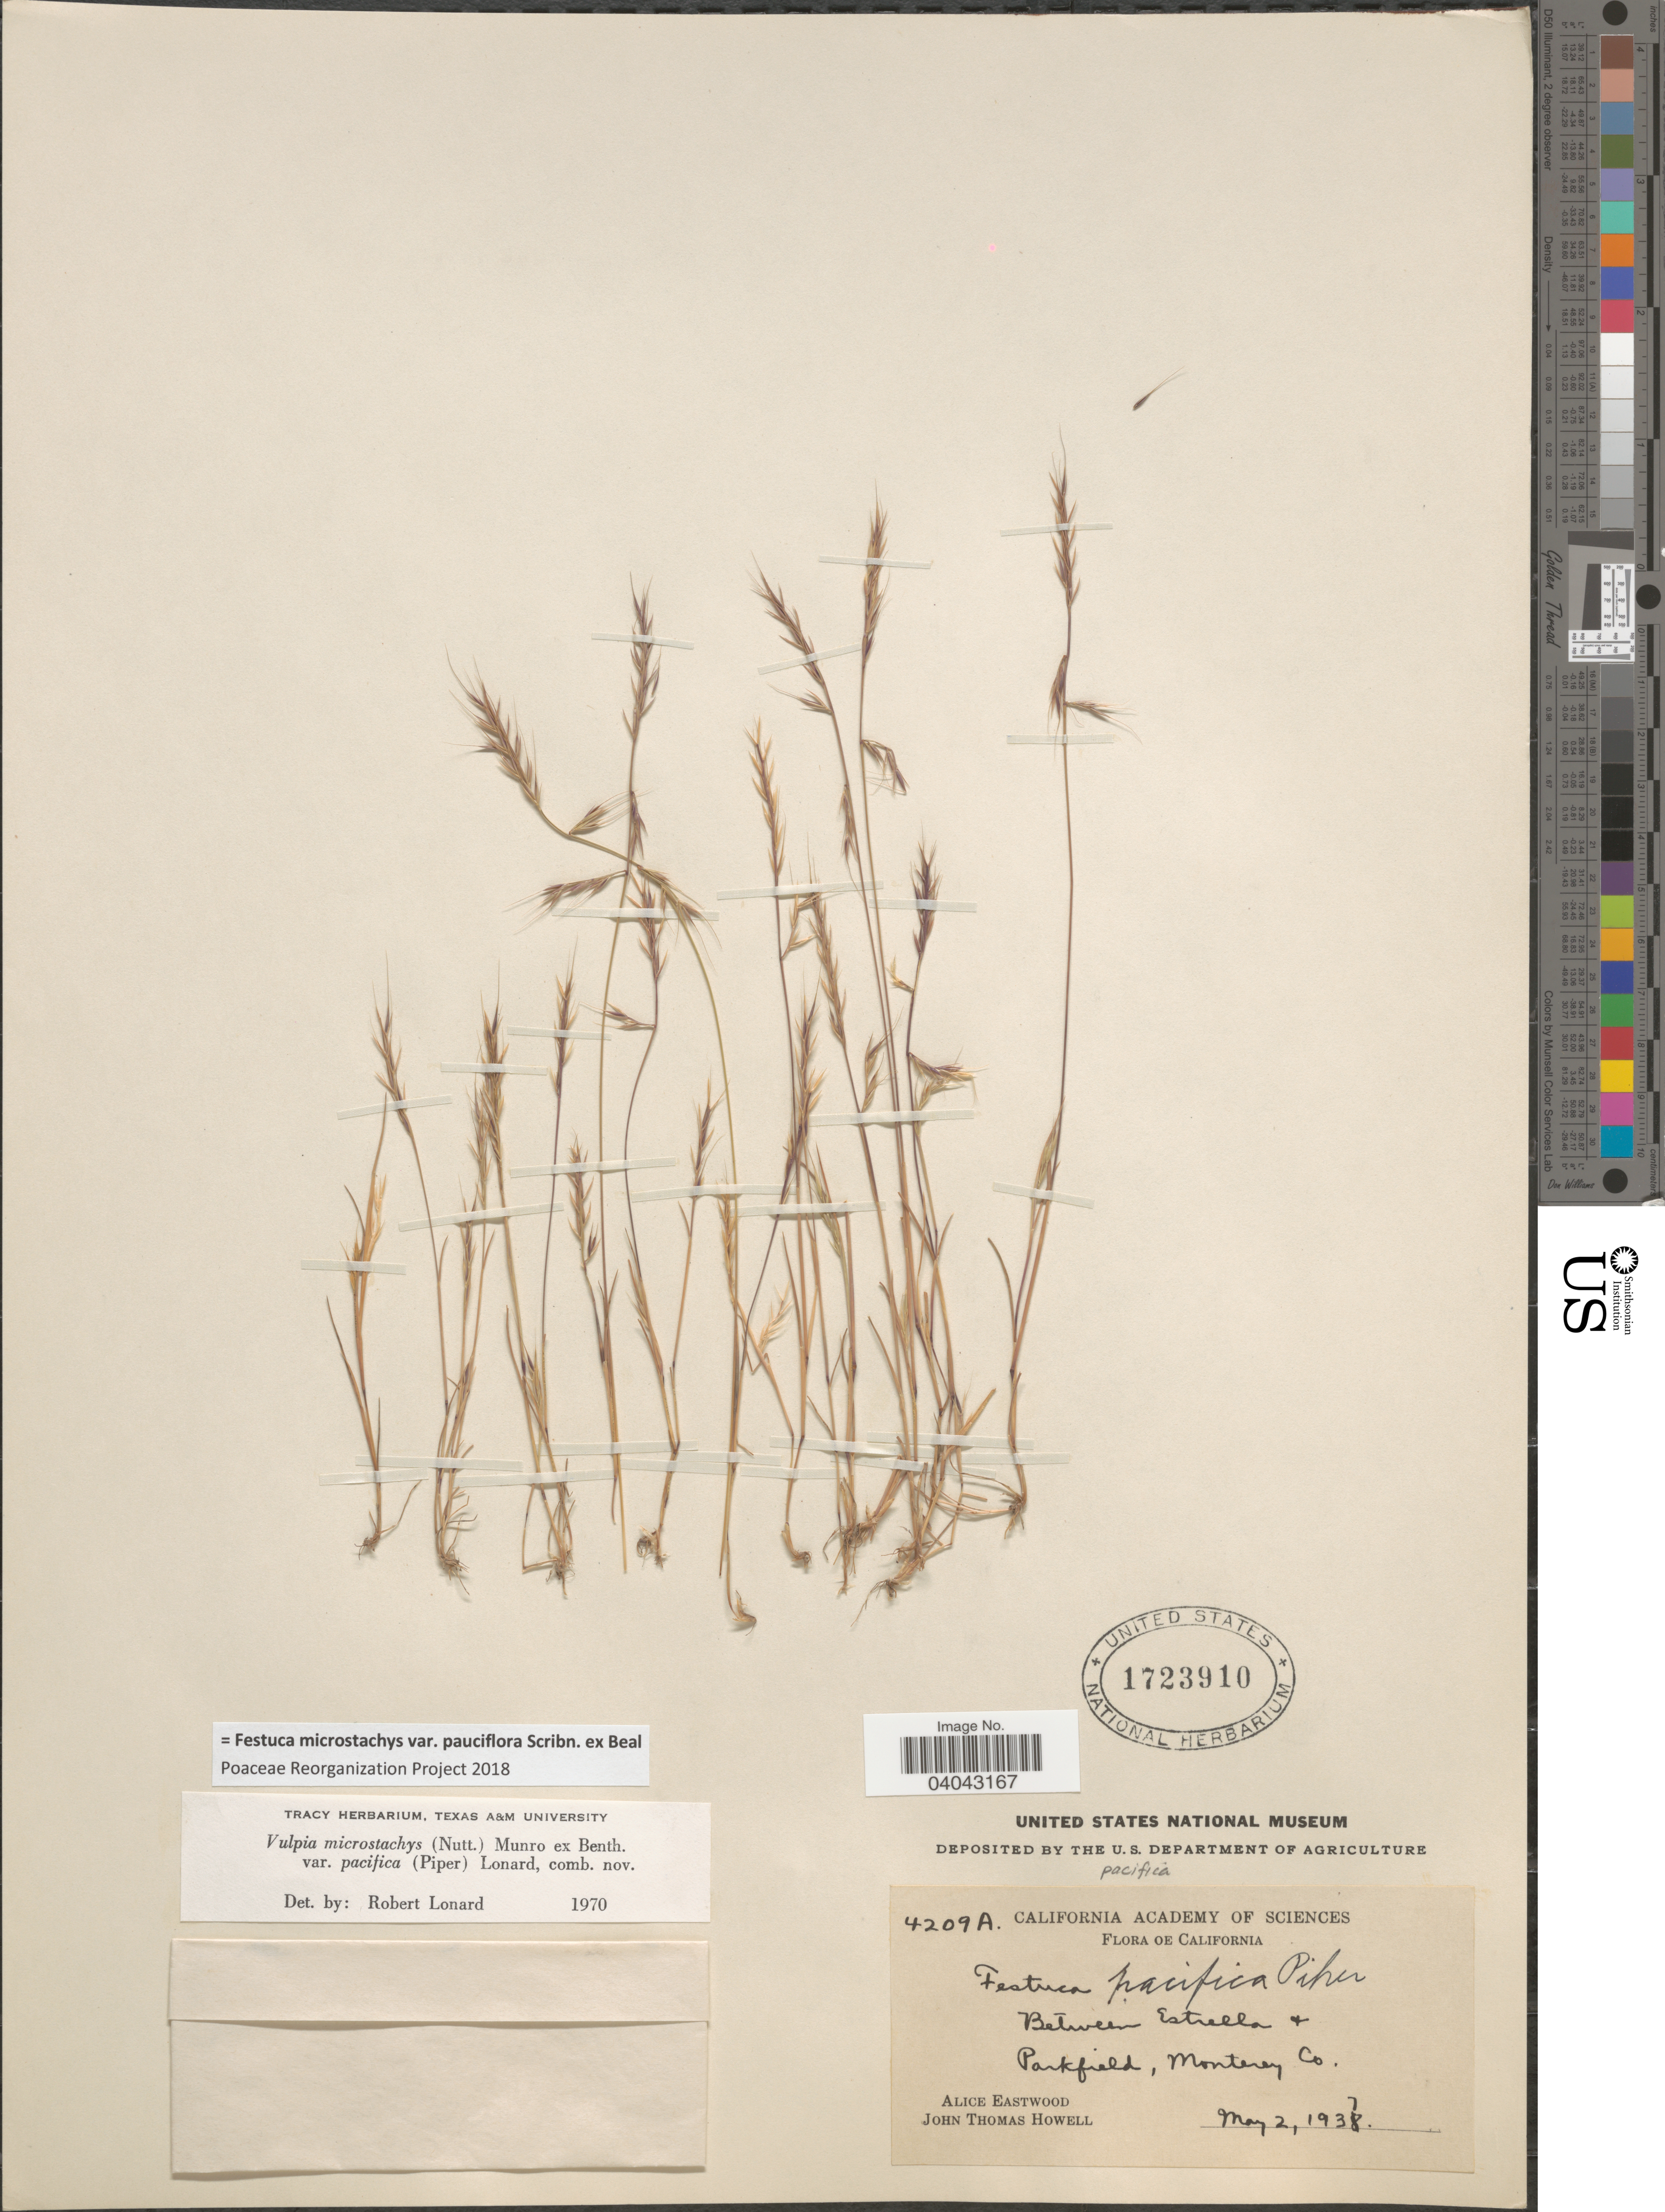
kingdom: Plantae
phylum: Tracheophyta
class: Liliopsida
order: Poales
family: Poaceae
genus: Festuca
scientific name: Festuca microstachys var. pauciflora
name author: Scribn. ex W.J. Beal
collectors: A. Eastwood & J. T. Howell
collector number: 4209A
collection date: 1937-05-02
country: United States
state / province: California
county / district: Monterey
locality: Between Estrella & Parkfield, Monterey Co.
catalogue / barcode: US 1723910